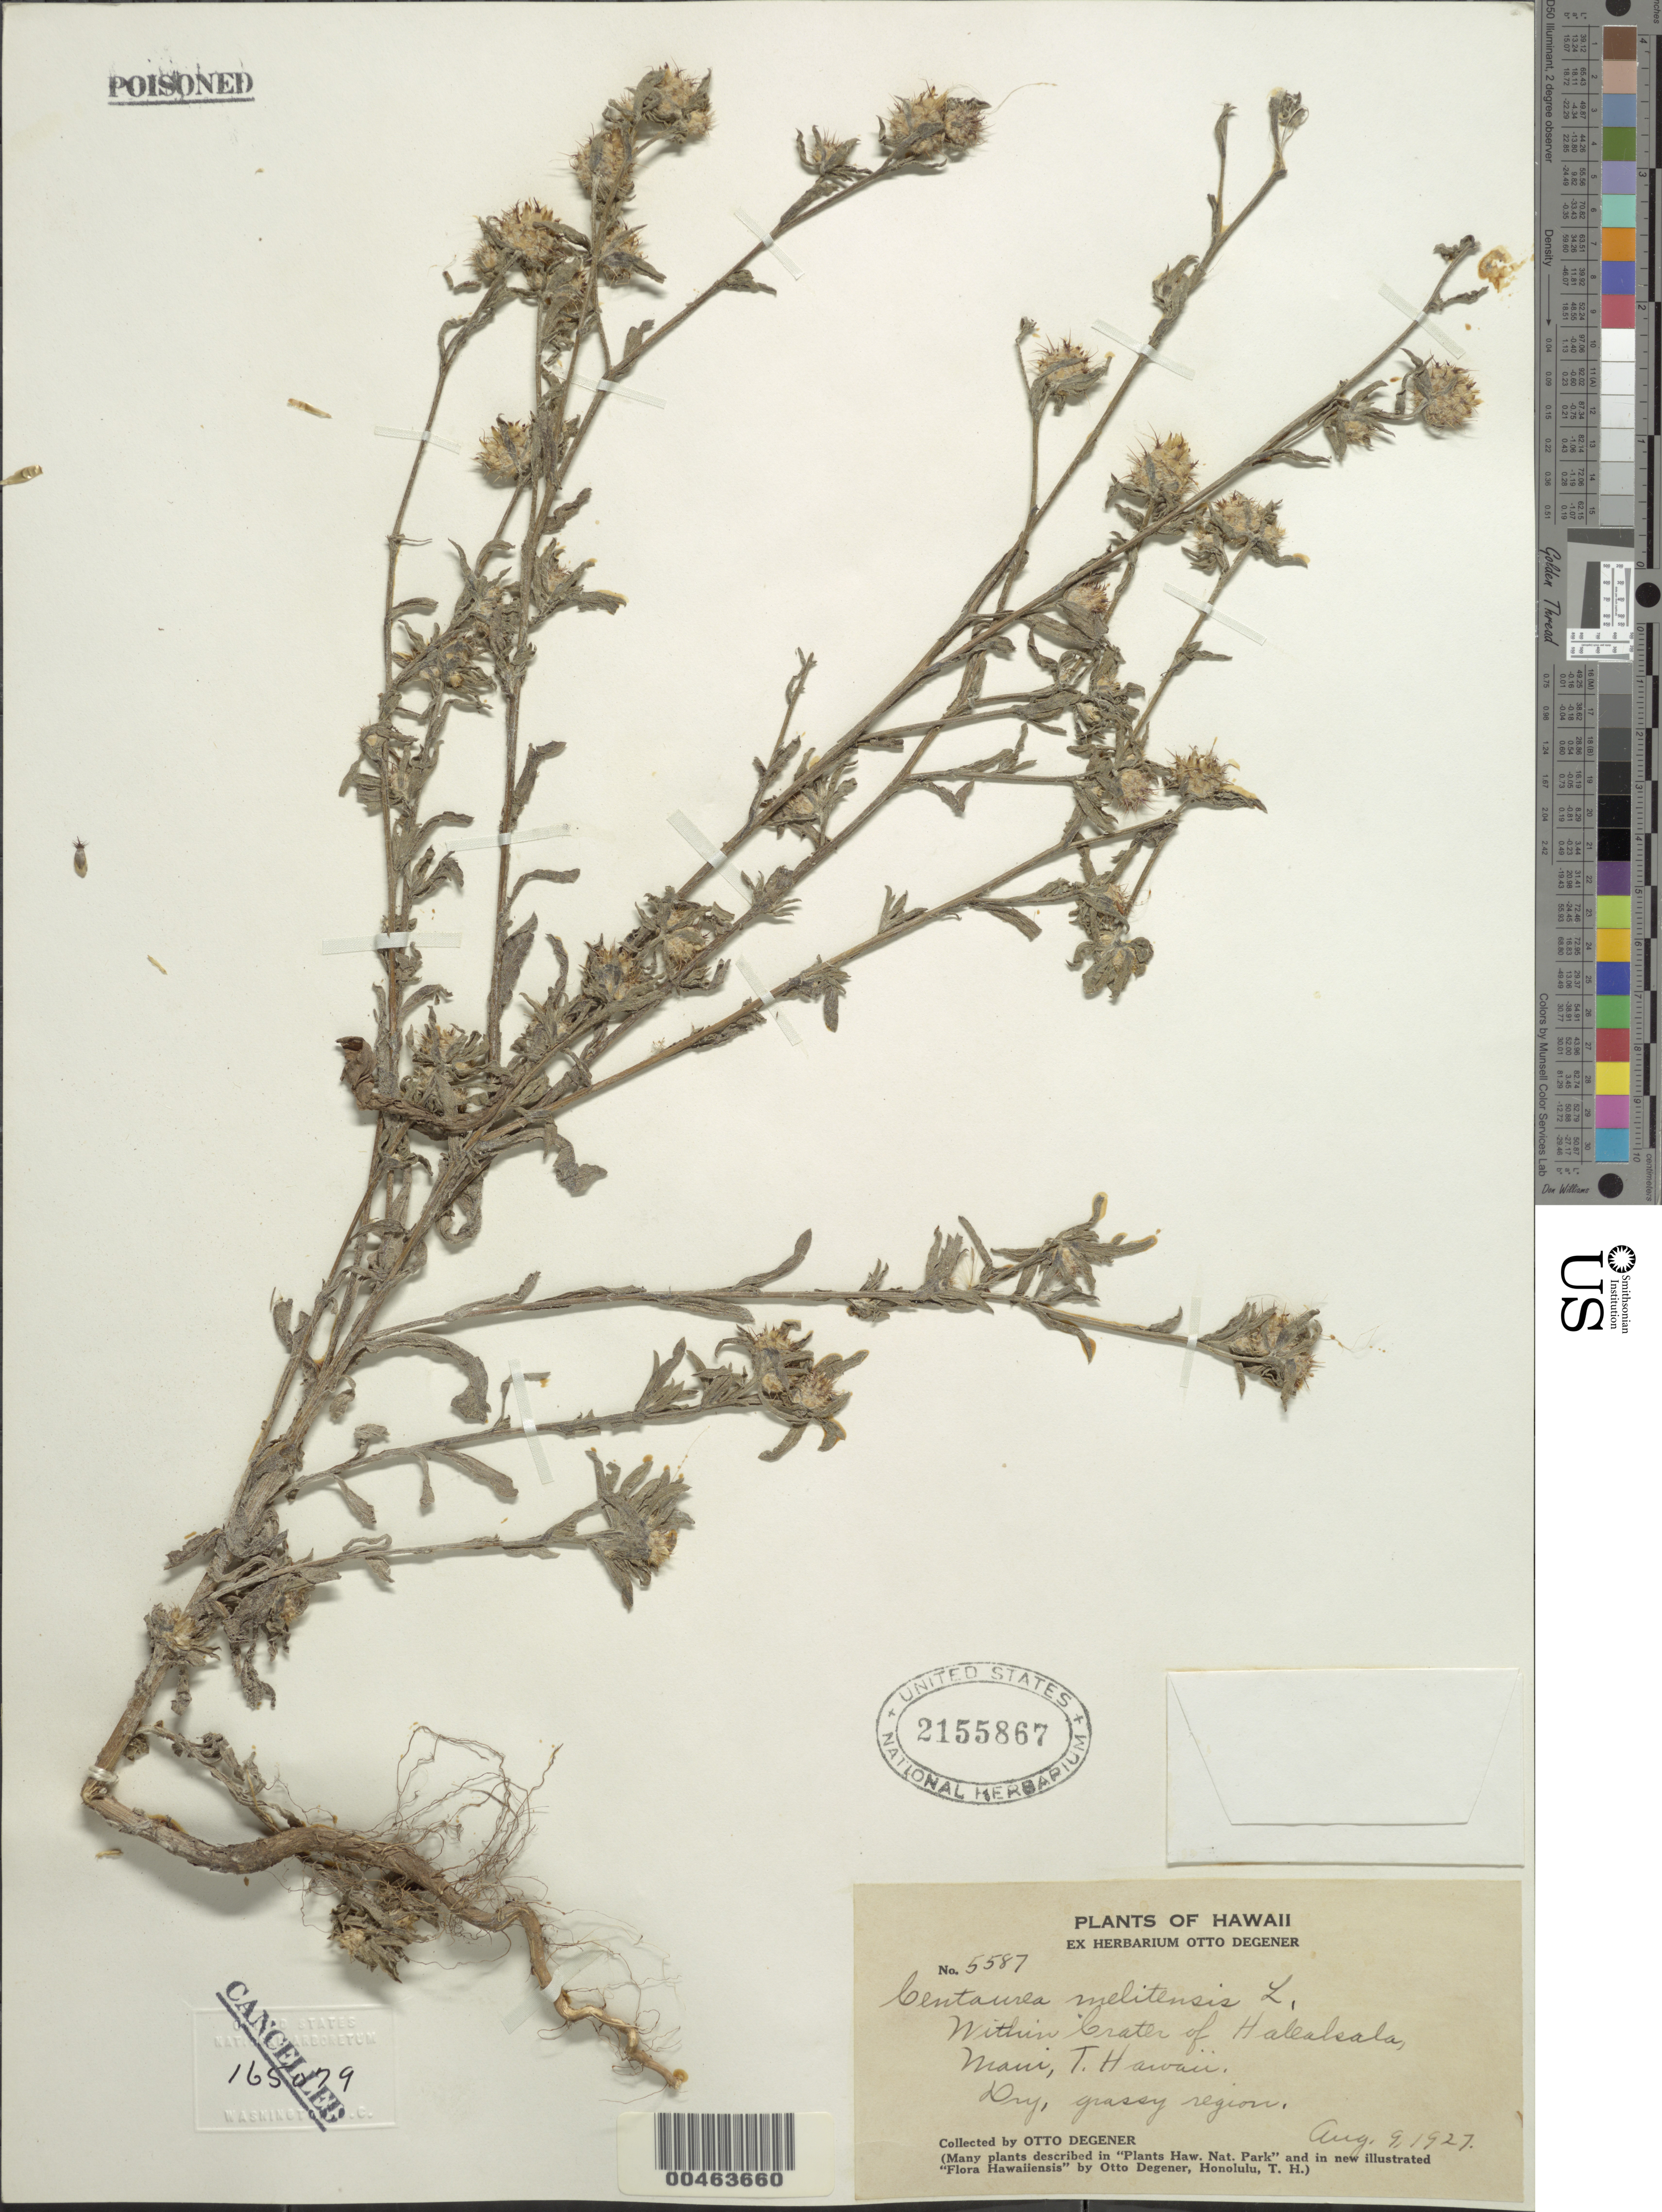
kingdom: Plantae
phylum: Tracheophyta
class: Magnoliopsida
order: Asterales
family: Asteraceae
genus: Centaurea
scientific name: Centaurea melitensis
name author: L.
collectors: O. Degener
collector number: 5587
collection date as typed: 9 Aug 1927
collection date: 1927-08-09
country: United States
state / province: Hawaii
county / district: Maui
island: Maui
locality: Within Crater of Haleakala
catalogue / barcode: US 2155867